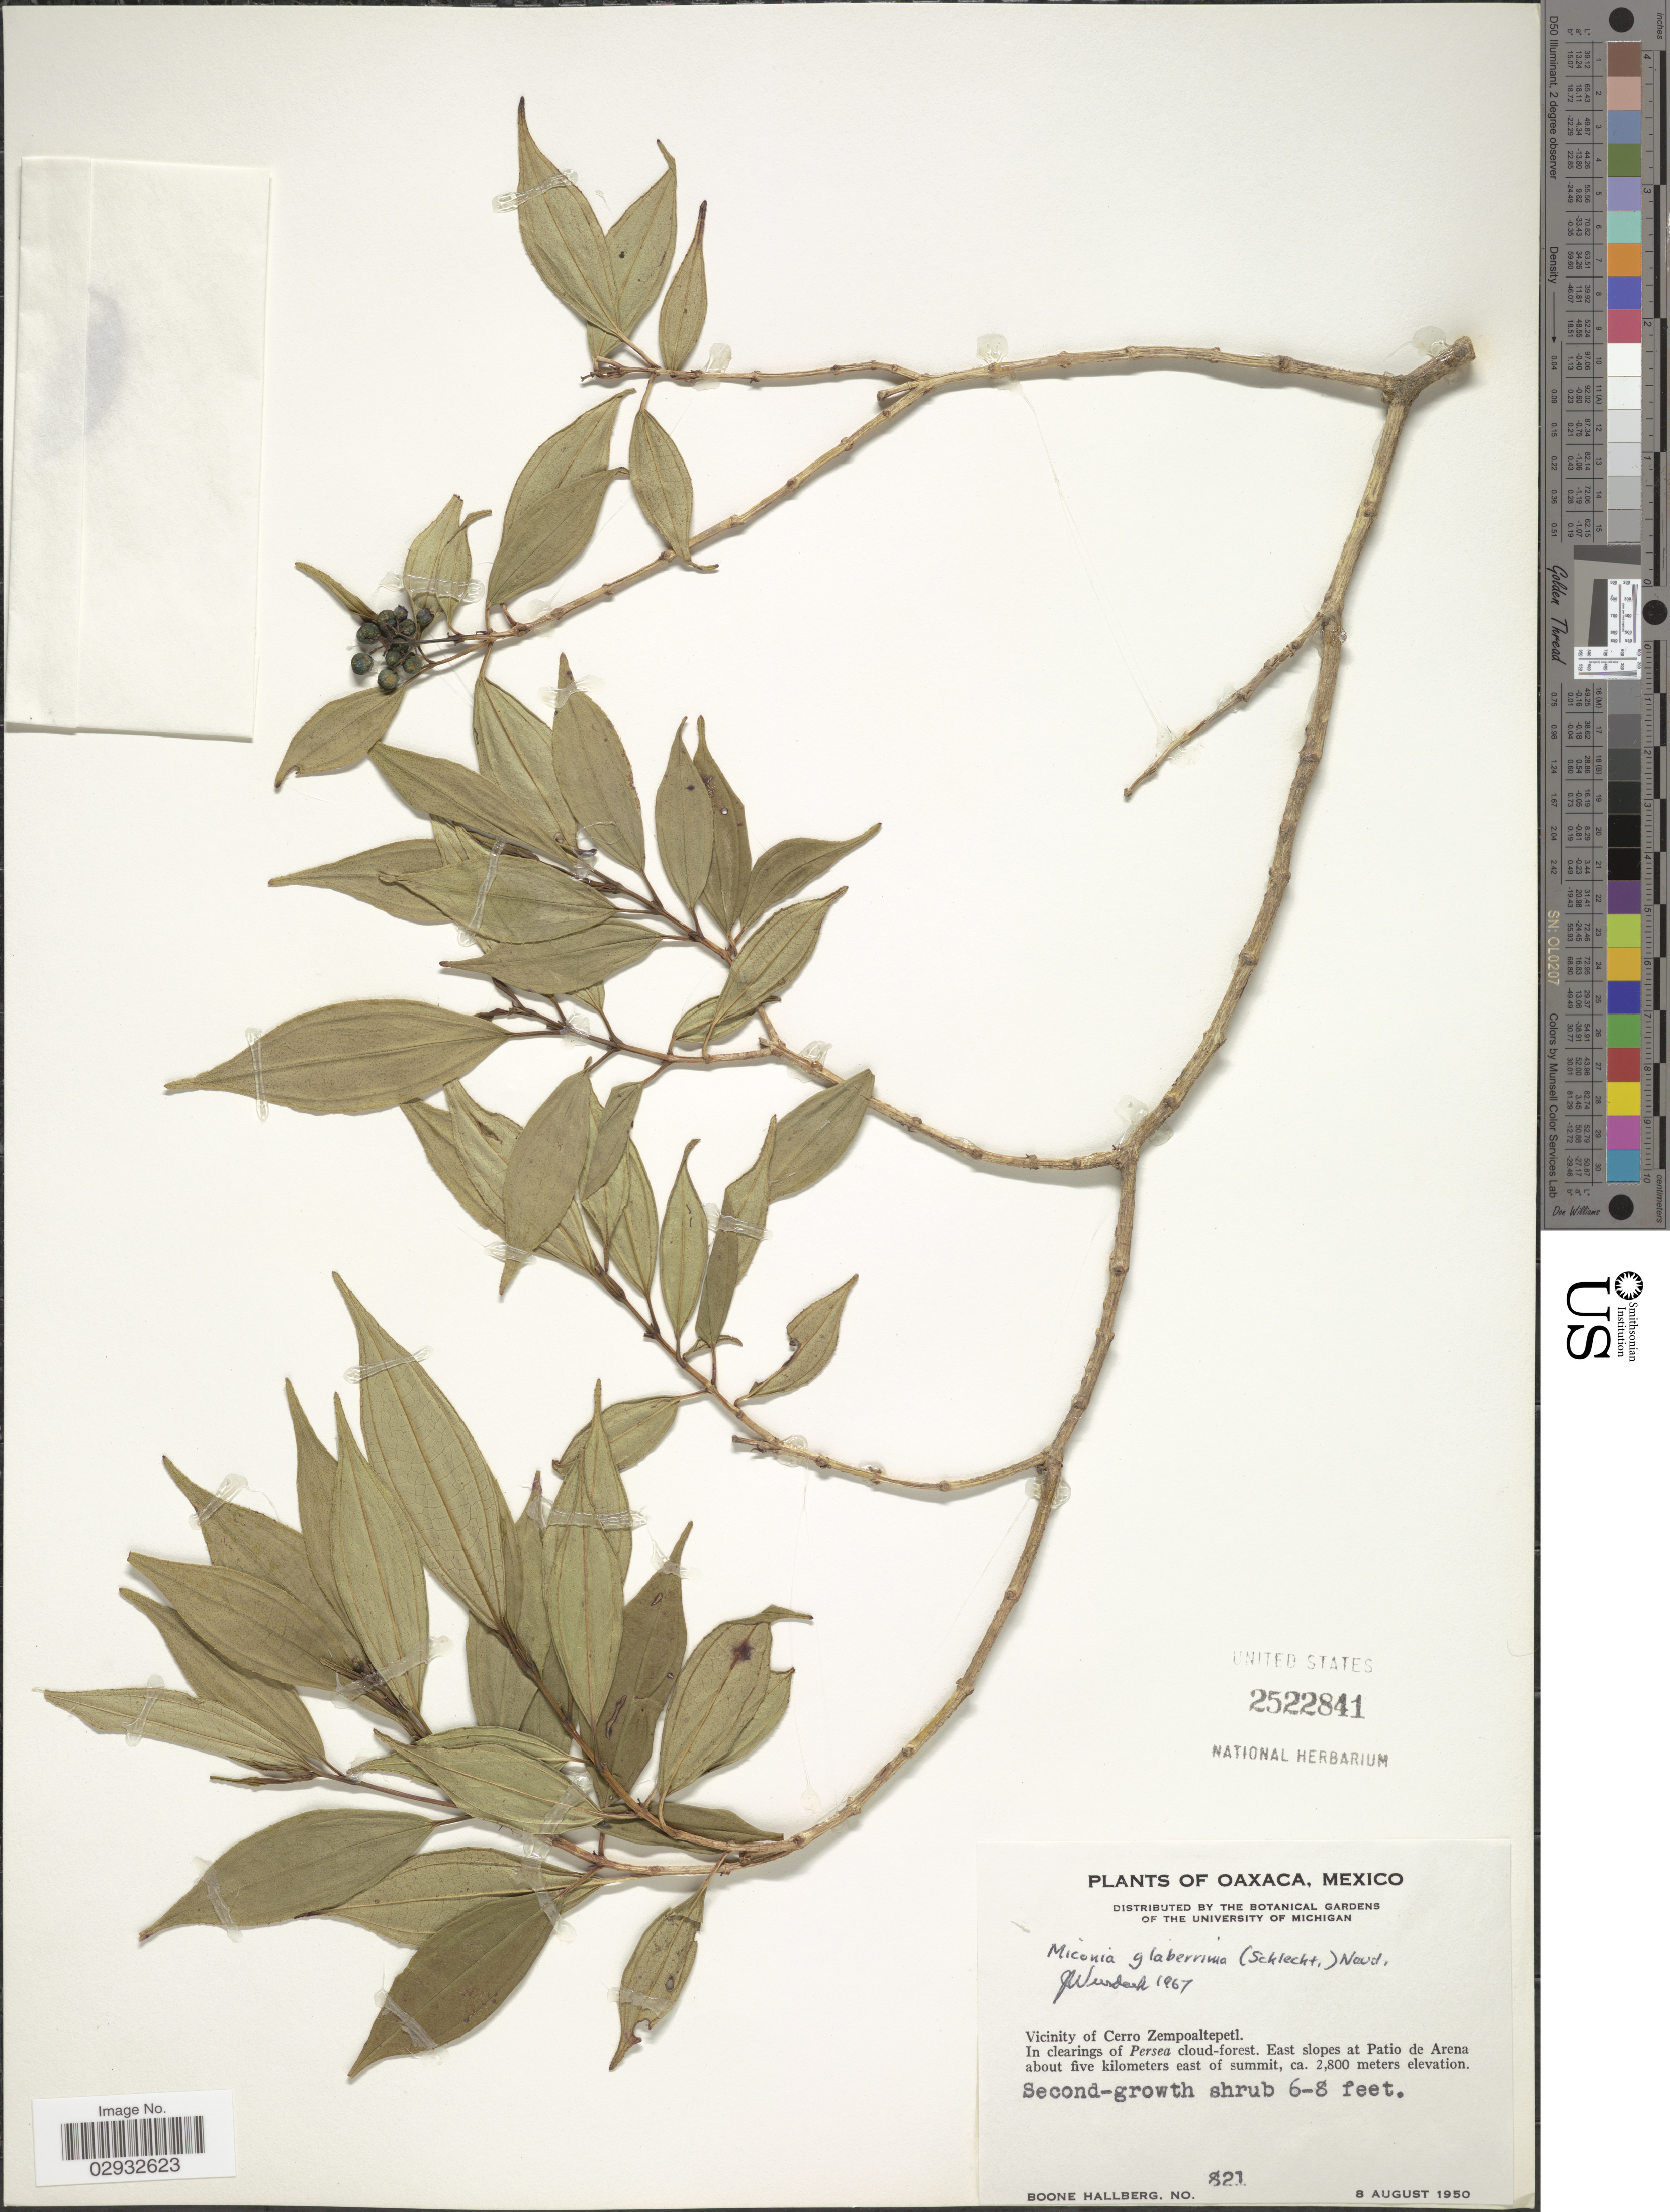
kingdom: Plantae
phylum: Tracheophyta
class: Magnoliopsida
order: Myrtales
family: Melastomataceae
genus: Miconia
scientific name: Miconia glaberrima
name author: (Schltdl.) Naudin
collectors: B. Hallberg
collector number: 821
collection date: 1950-08-08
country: Mexico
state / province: Oaxaca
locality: Vicinity of Cerro Zempoaltepetl. East slopes at Patio de Arena about five kilometers east of summit.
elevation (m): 2800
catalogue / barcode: US 2522841